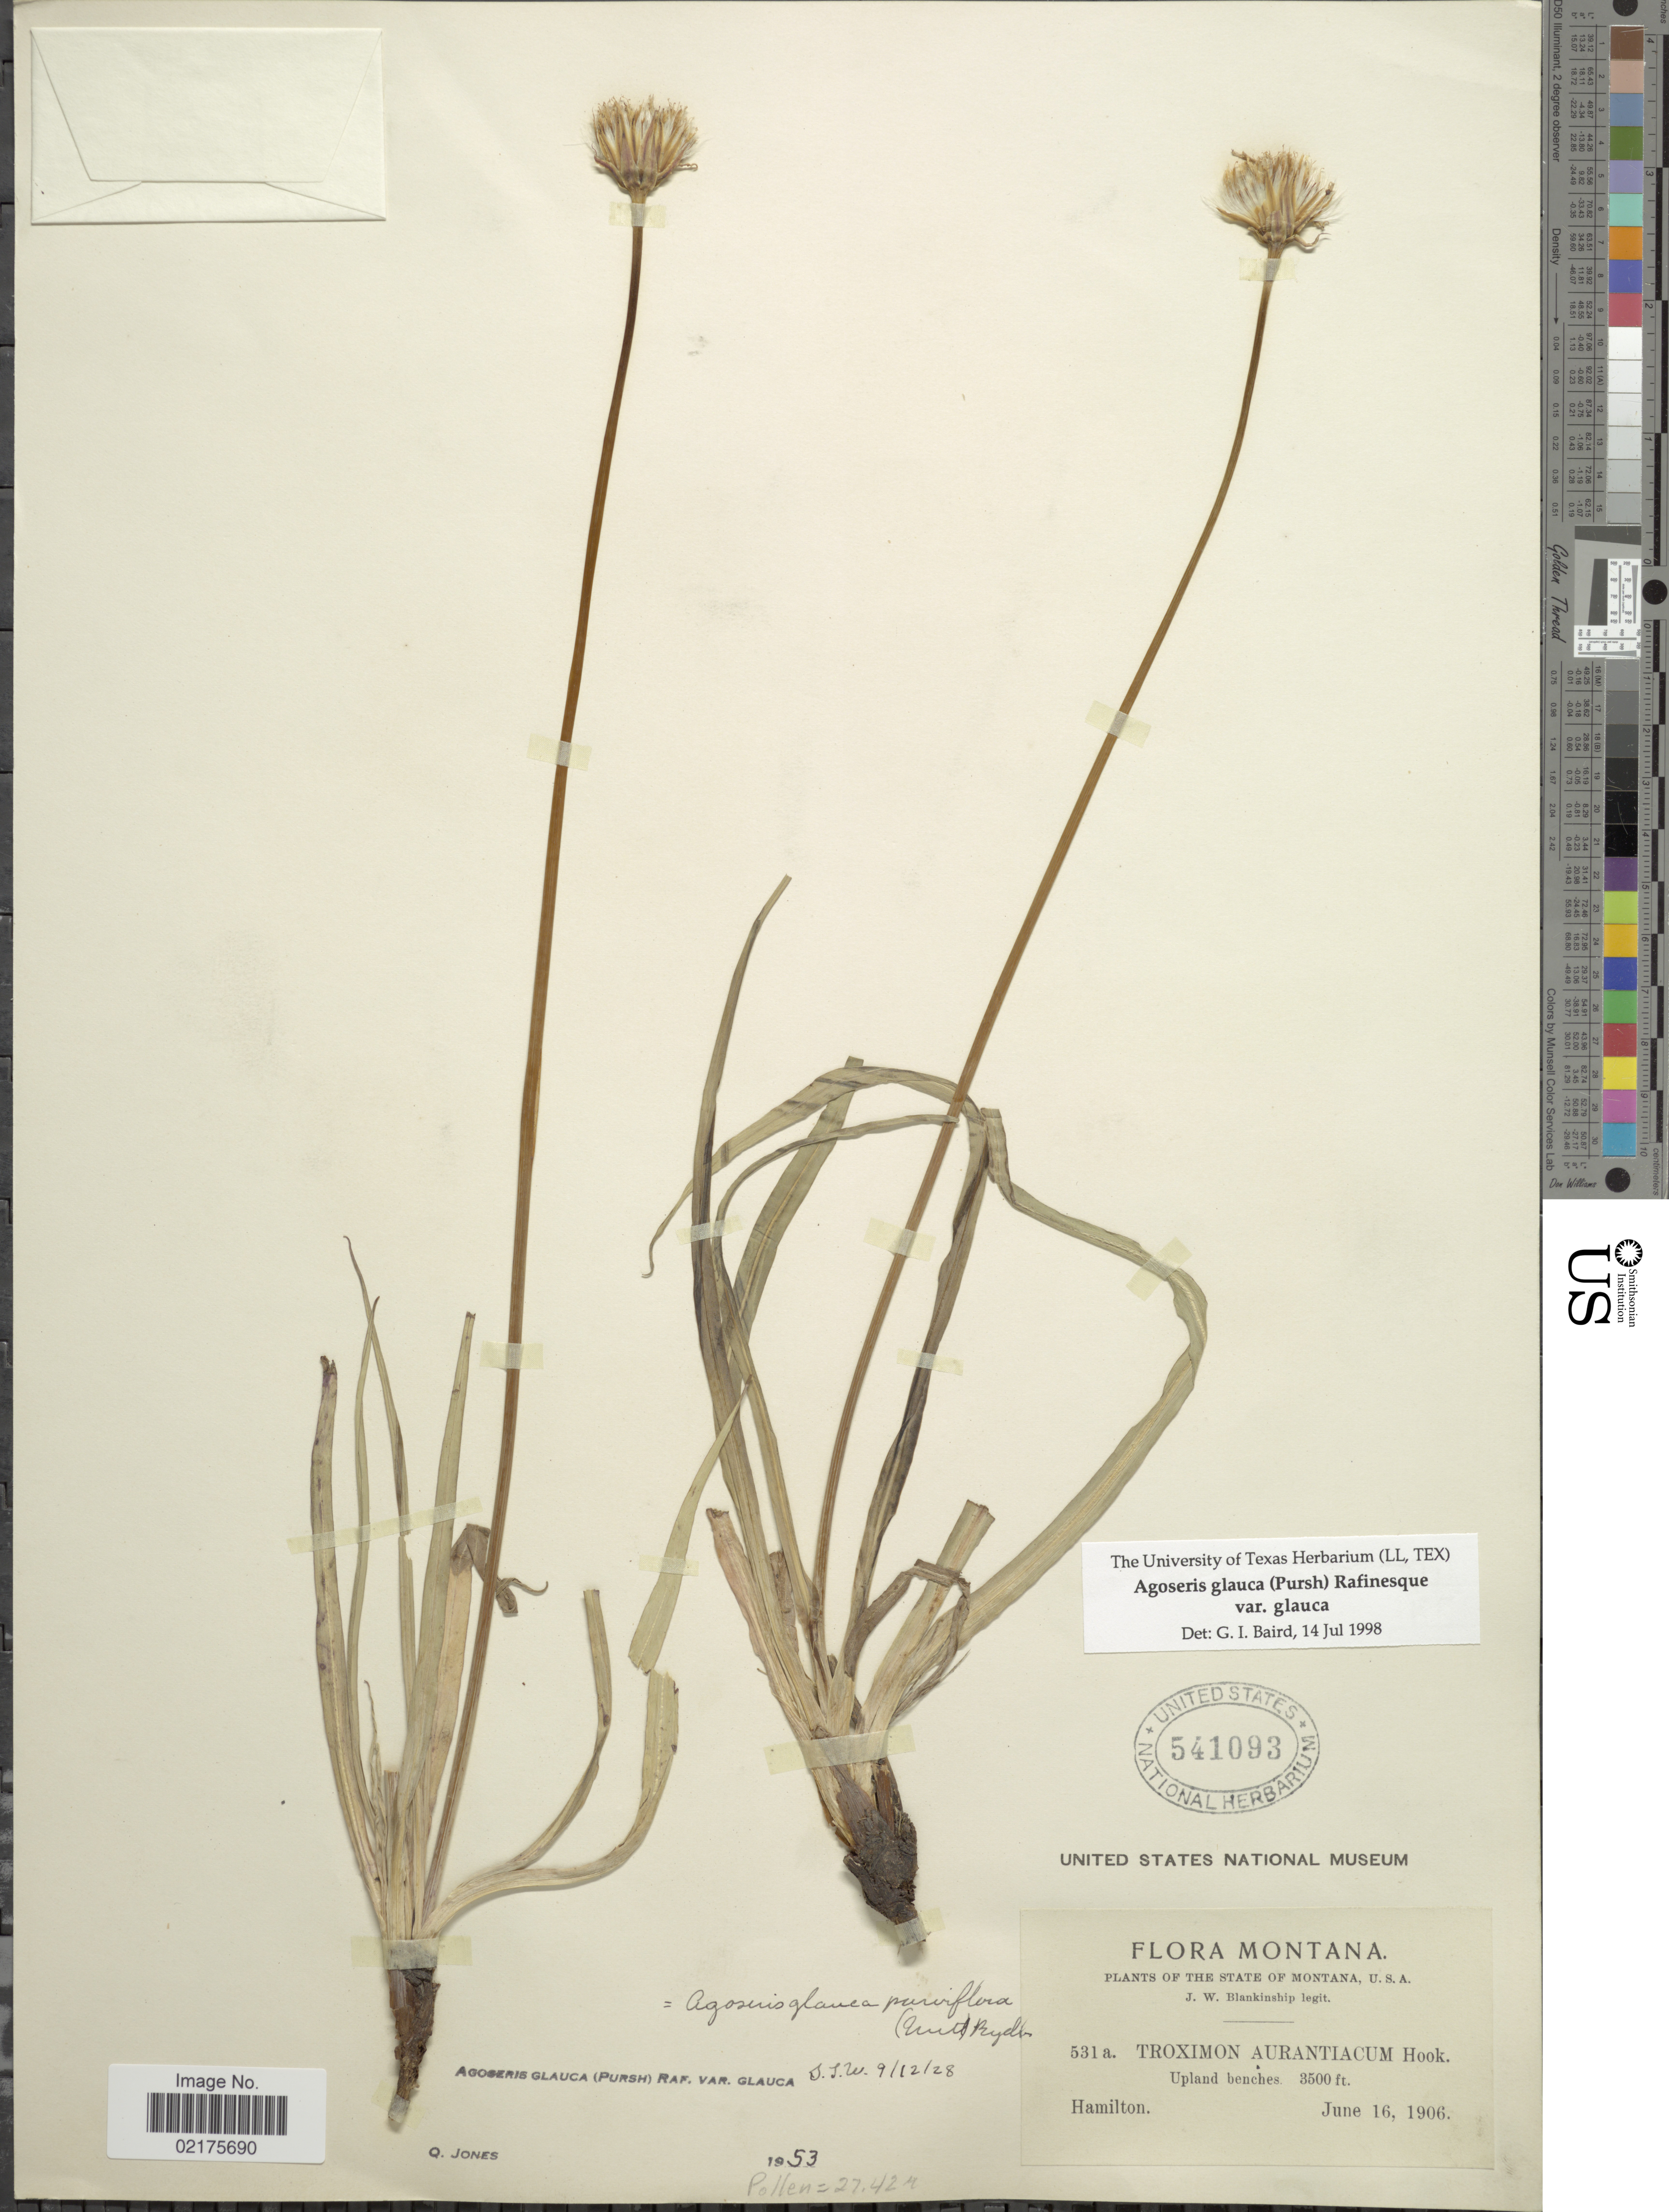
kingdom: Plantae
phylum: Tracheophyta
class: Magnoliopsida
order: Asterales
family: Asteraceae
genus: Agoseris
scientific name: Agoseris glauca var. glauca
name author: (Pursh) Raf.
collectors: J. W. Blankinship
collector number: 531a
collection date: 1906-06-16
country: United States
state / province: Montana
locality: Upland benches, Hamilton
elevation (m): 1067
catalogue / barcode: US 541093